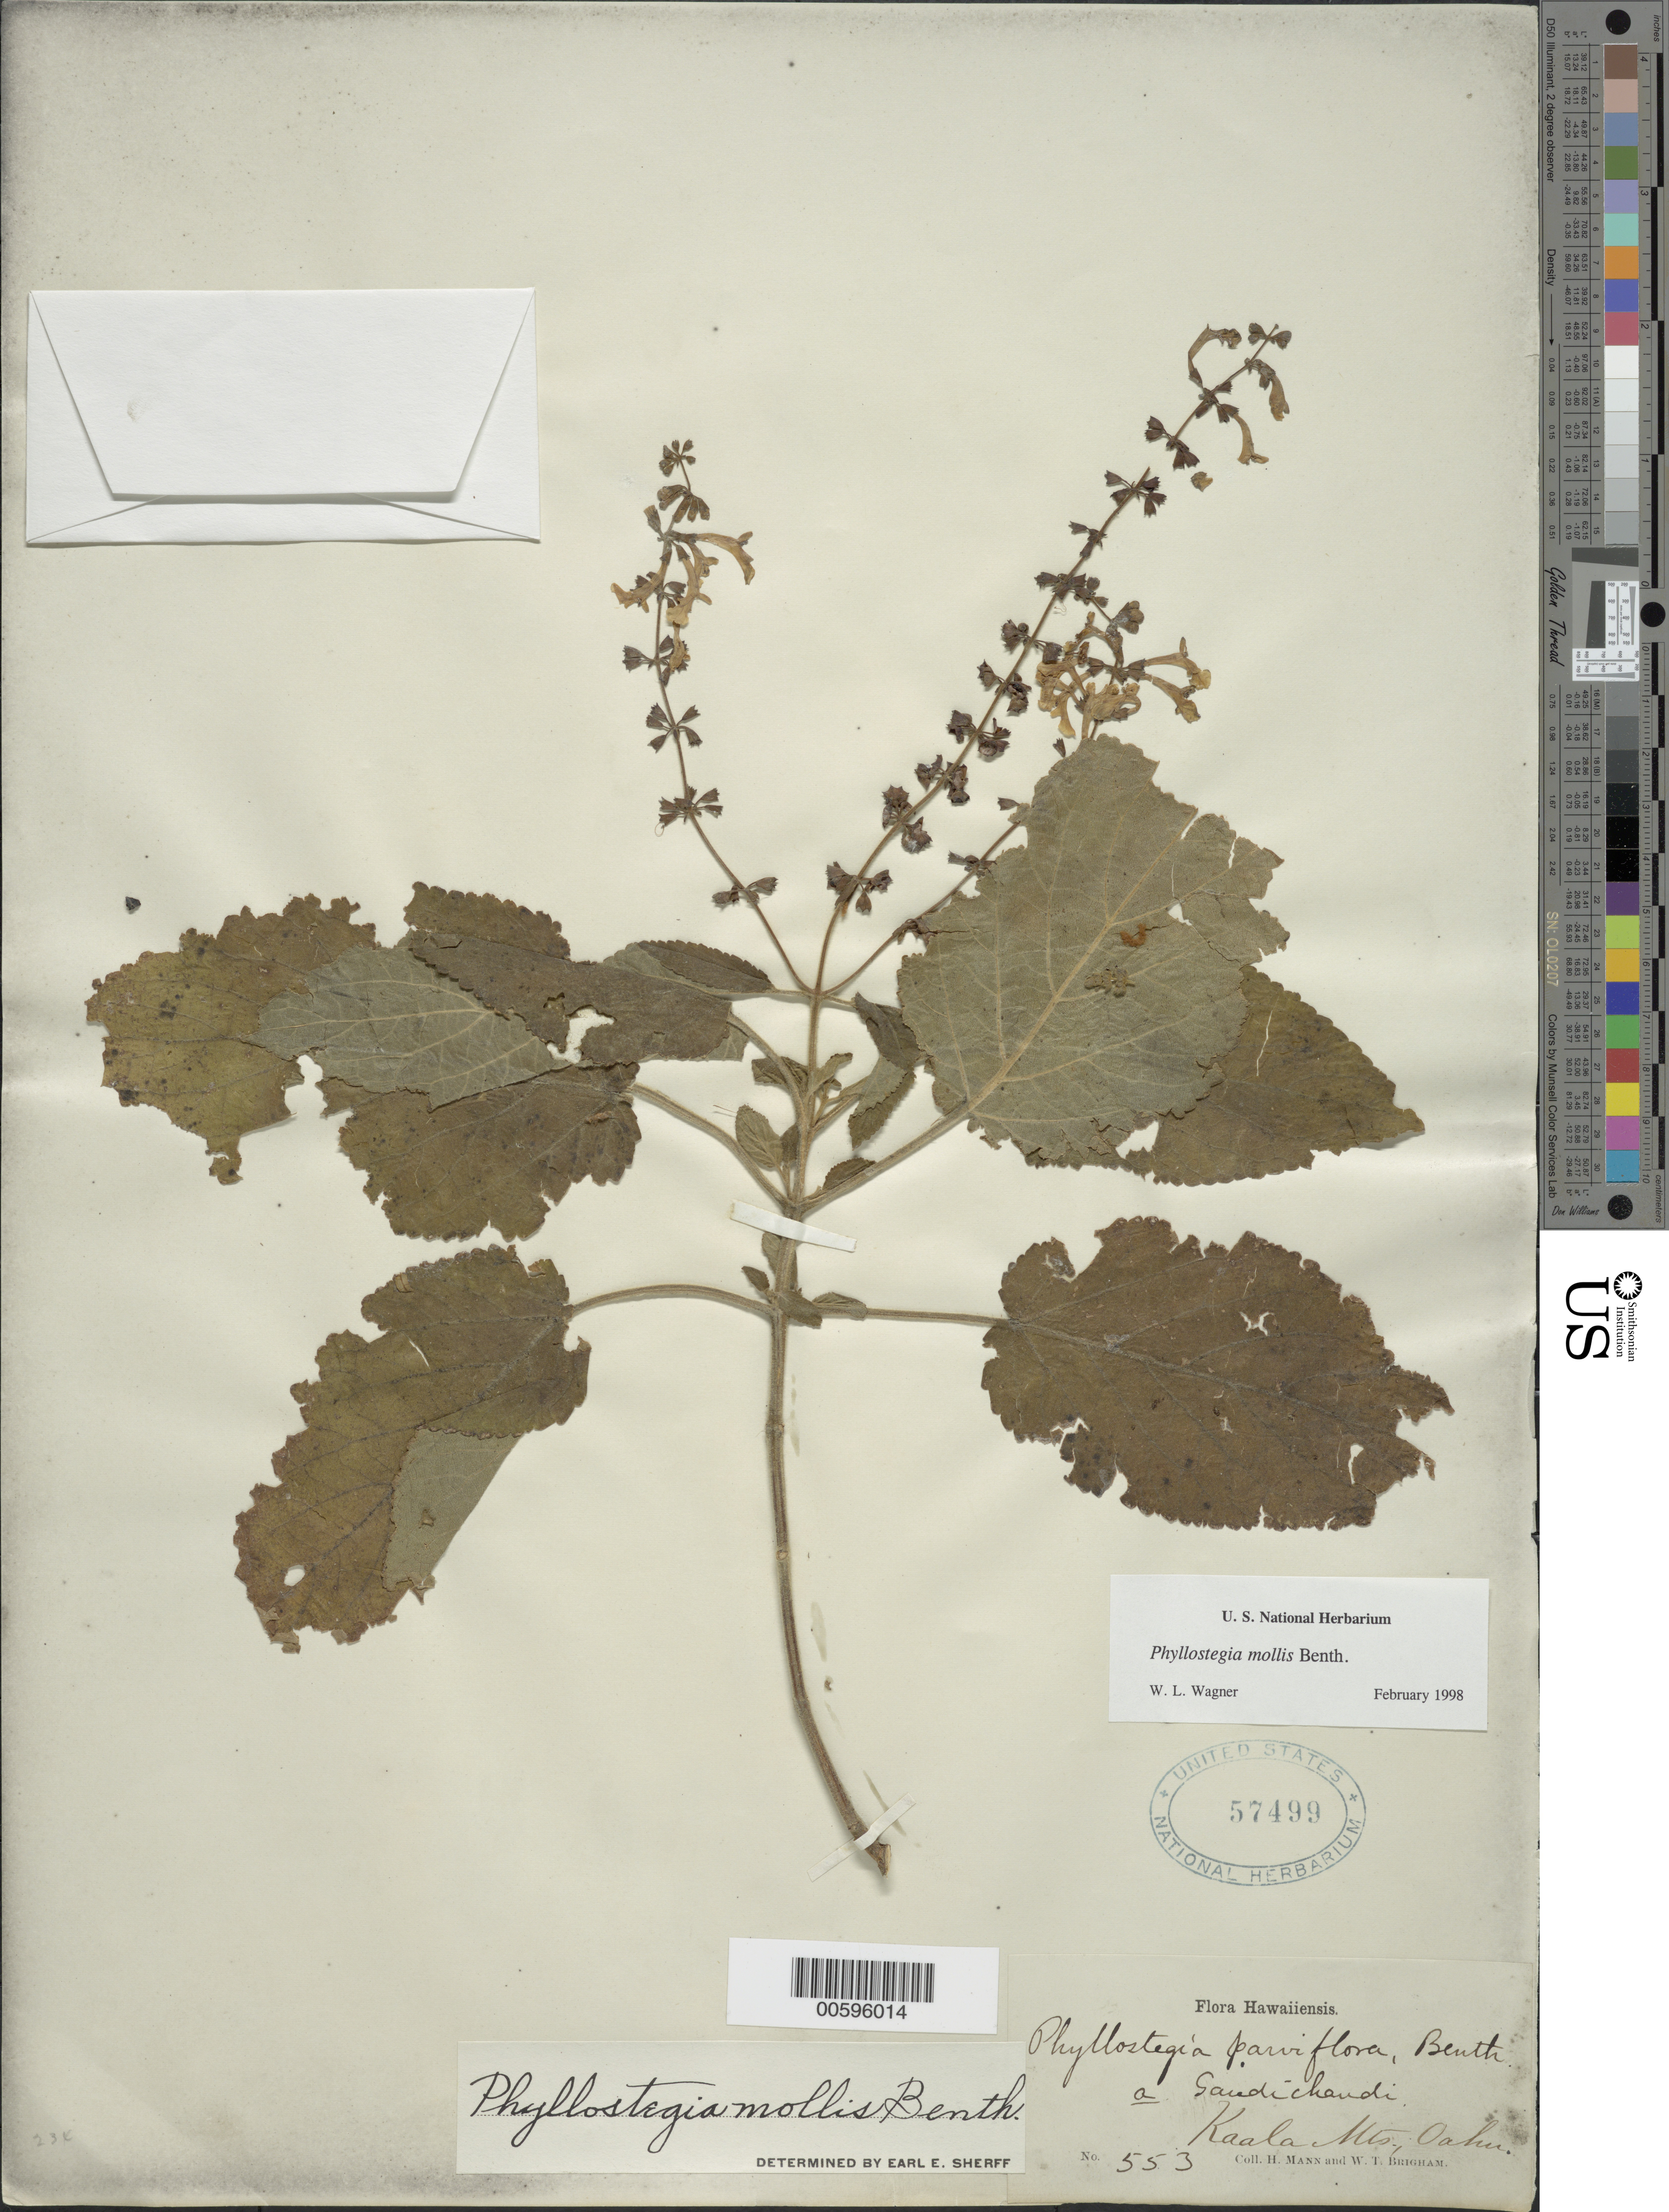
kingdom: Plantae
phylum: Tracheophyta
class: Magnoliopsida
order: Lamiales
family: Lamiaceae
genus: Phyllostegia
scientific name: Phyllostegia mollis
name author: Benth.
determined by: Sherff, E. E.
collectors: H. Mann & W. T. Brigham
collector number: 553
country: United States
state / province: Hawaii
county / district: Honolulu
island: Oahu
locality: Kaala Mts.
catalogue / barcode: US 57499